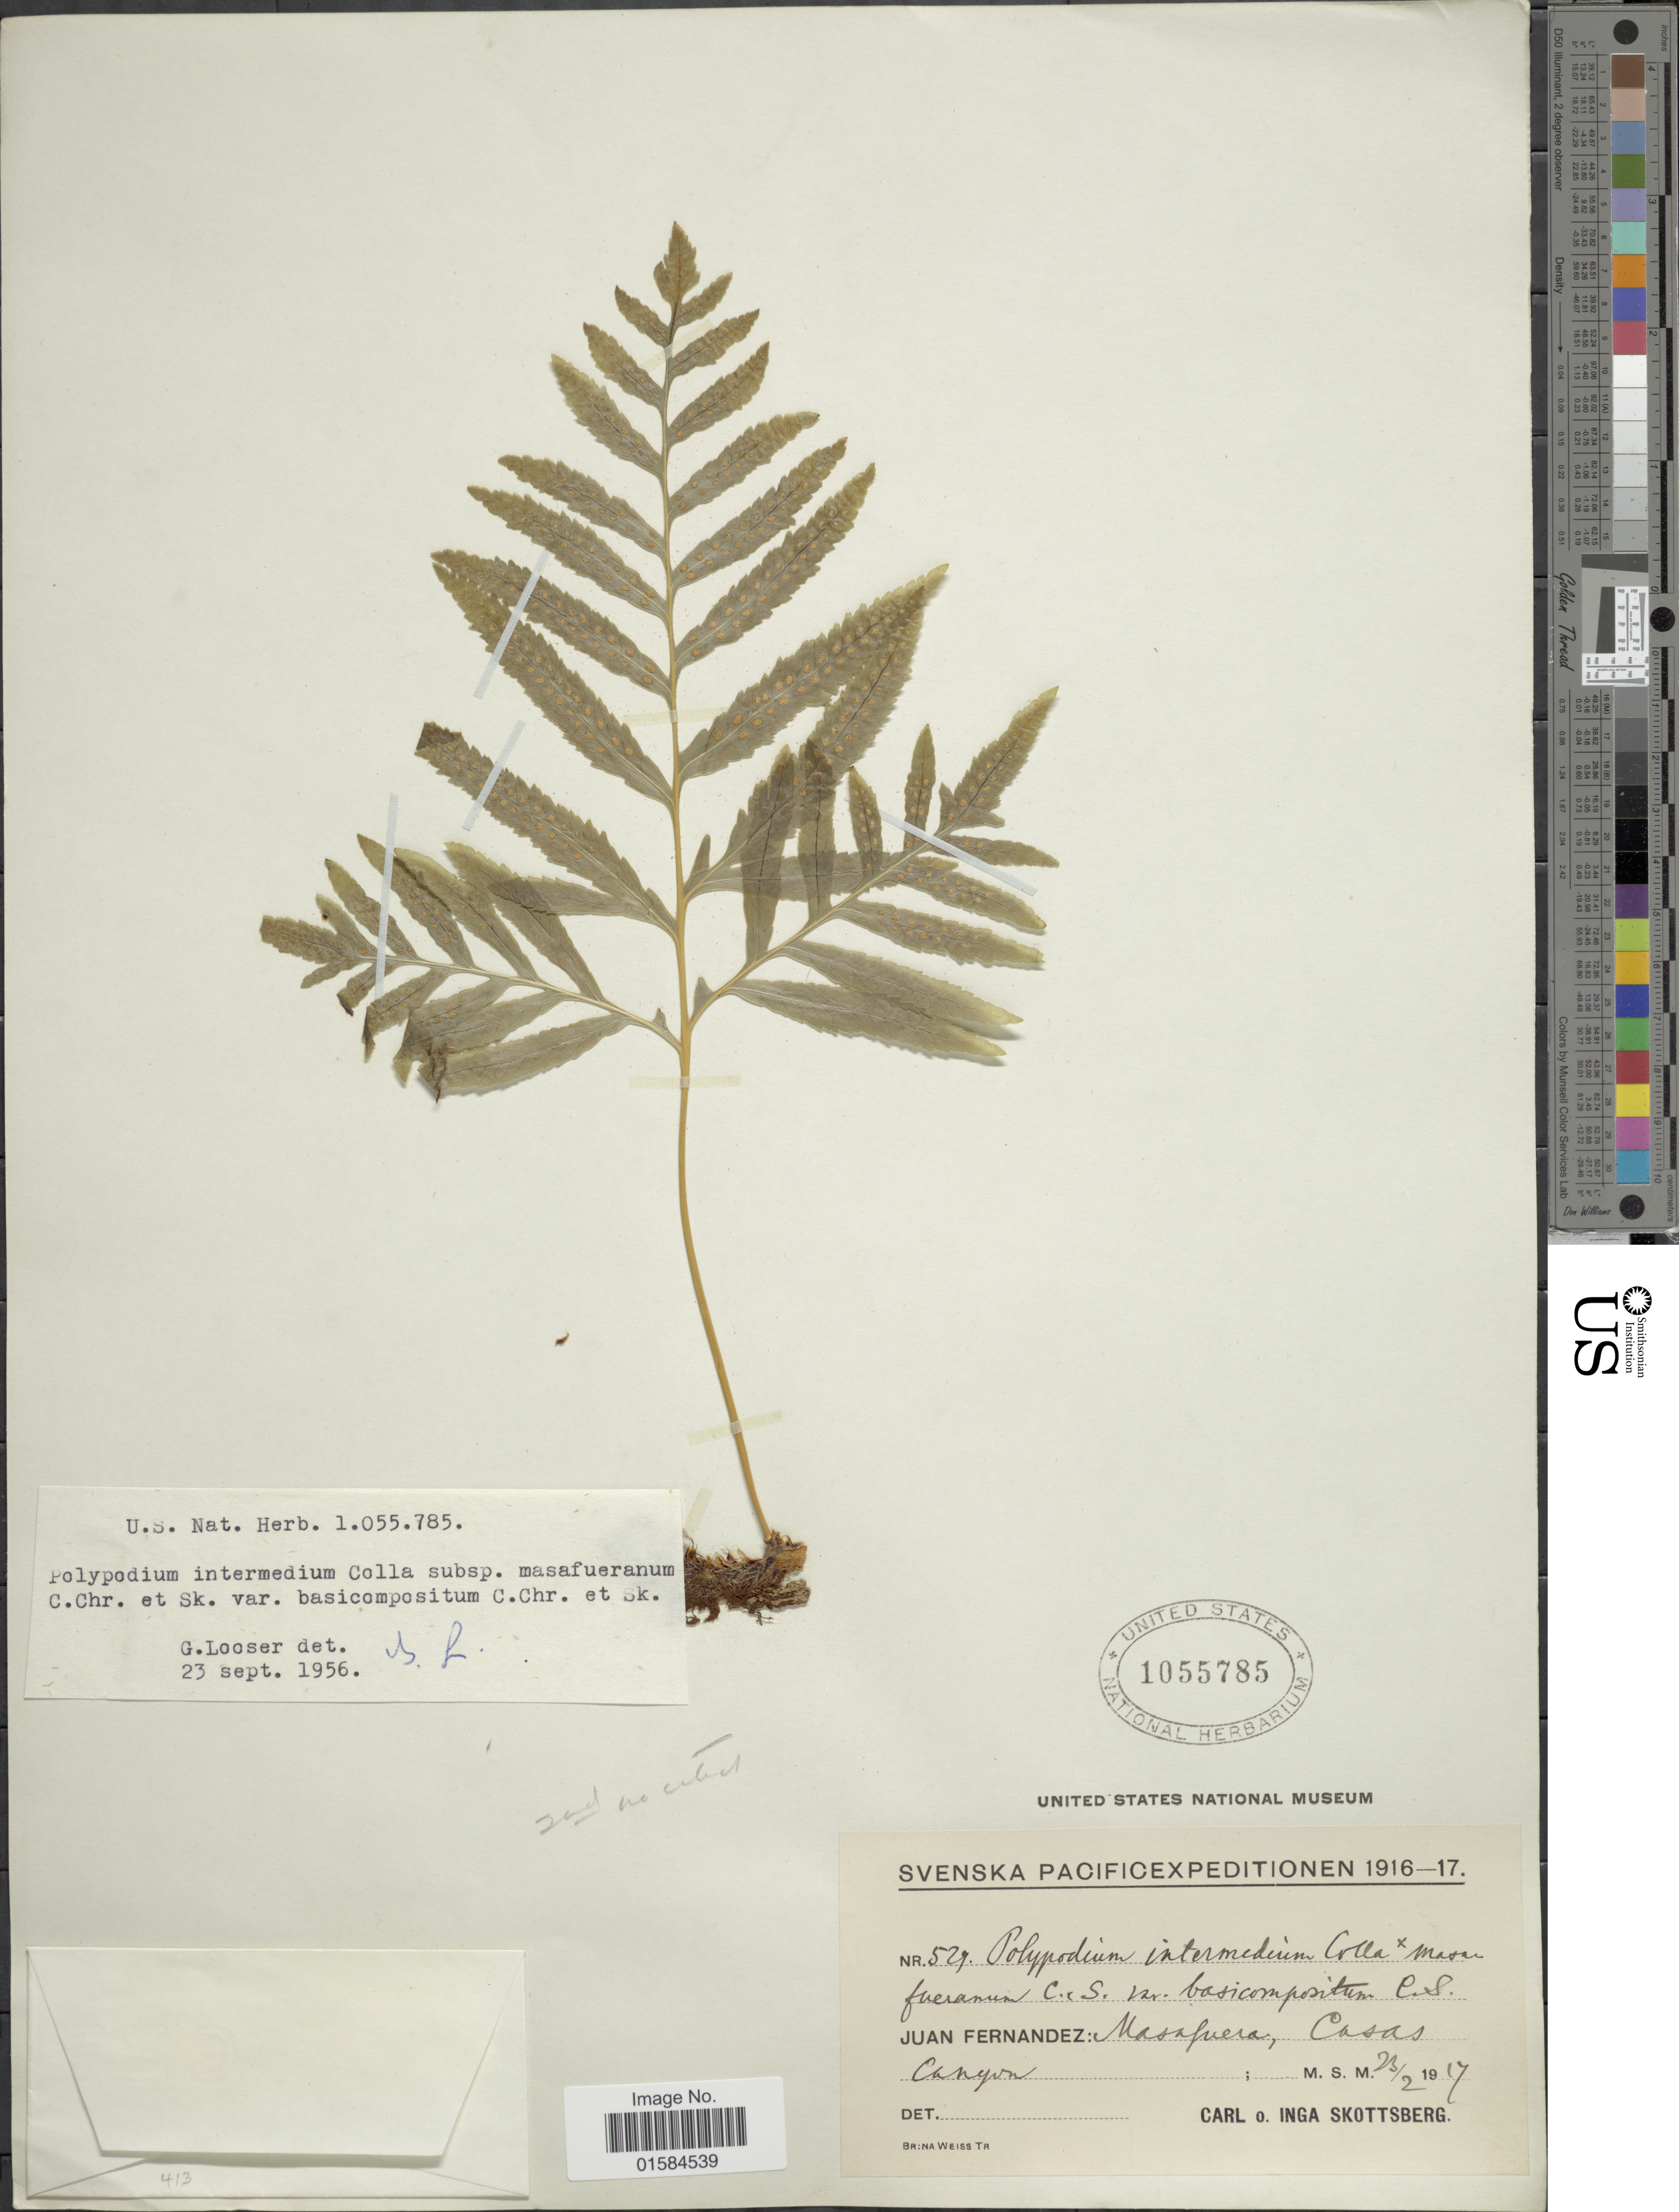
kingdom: Plantae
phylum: Tracheophyta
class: Polypodiopsida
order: Polypodiales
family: Polypodiaceae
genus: Synammia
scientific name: Synammia intermedia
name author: (Colla) G. Kunkel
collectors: C. Skottsberg & I. Skottsberg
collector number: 529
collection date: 1917-02-23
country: Chile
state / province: Valparaíso (V)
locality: Juan Fernandez: Masafuera, Casas Canyon, Svenka Pacific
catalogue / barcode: US 1055785